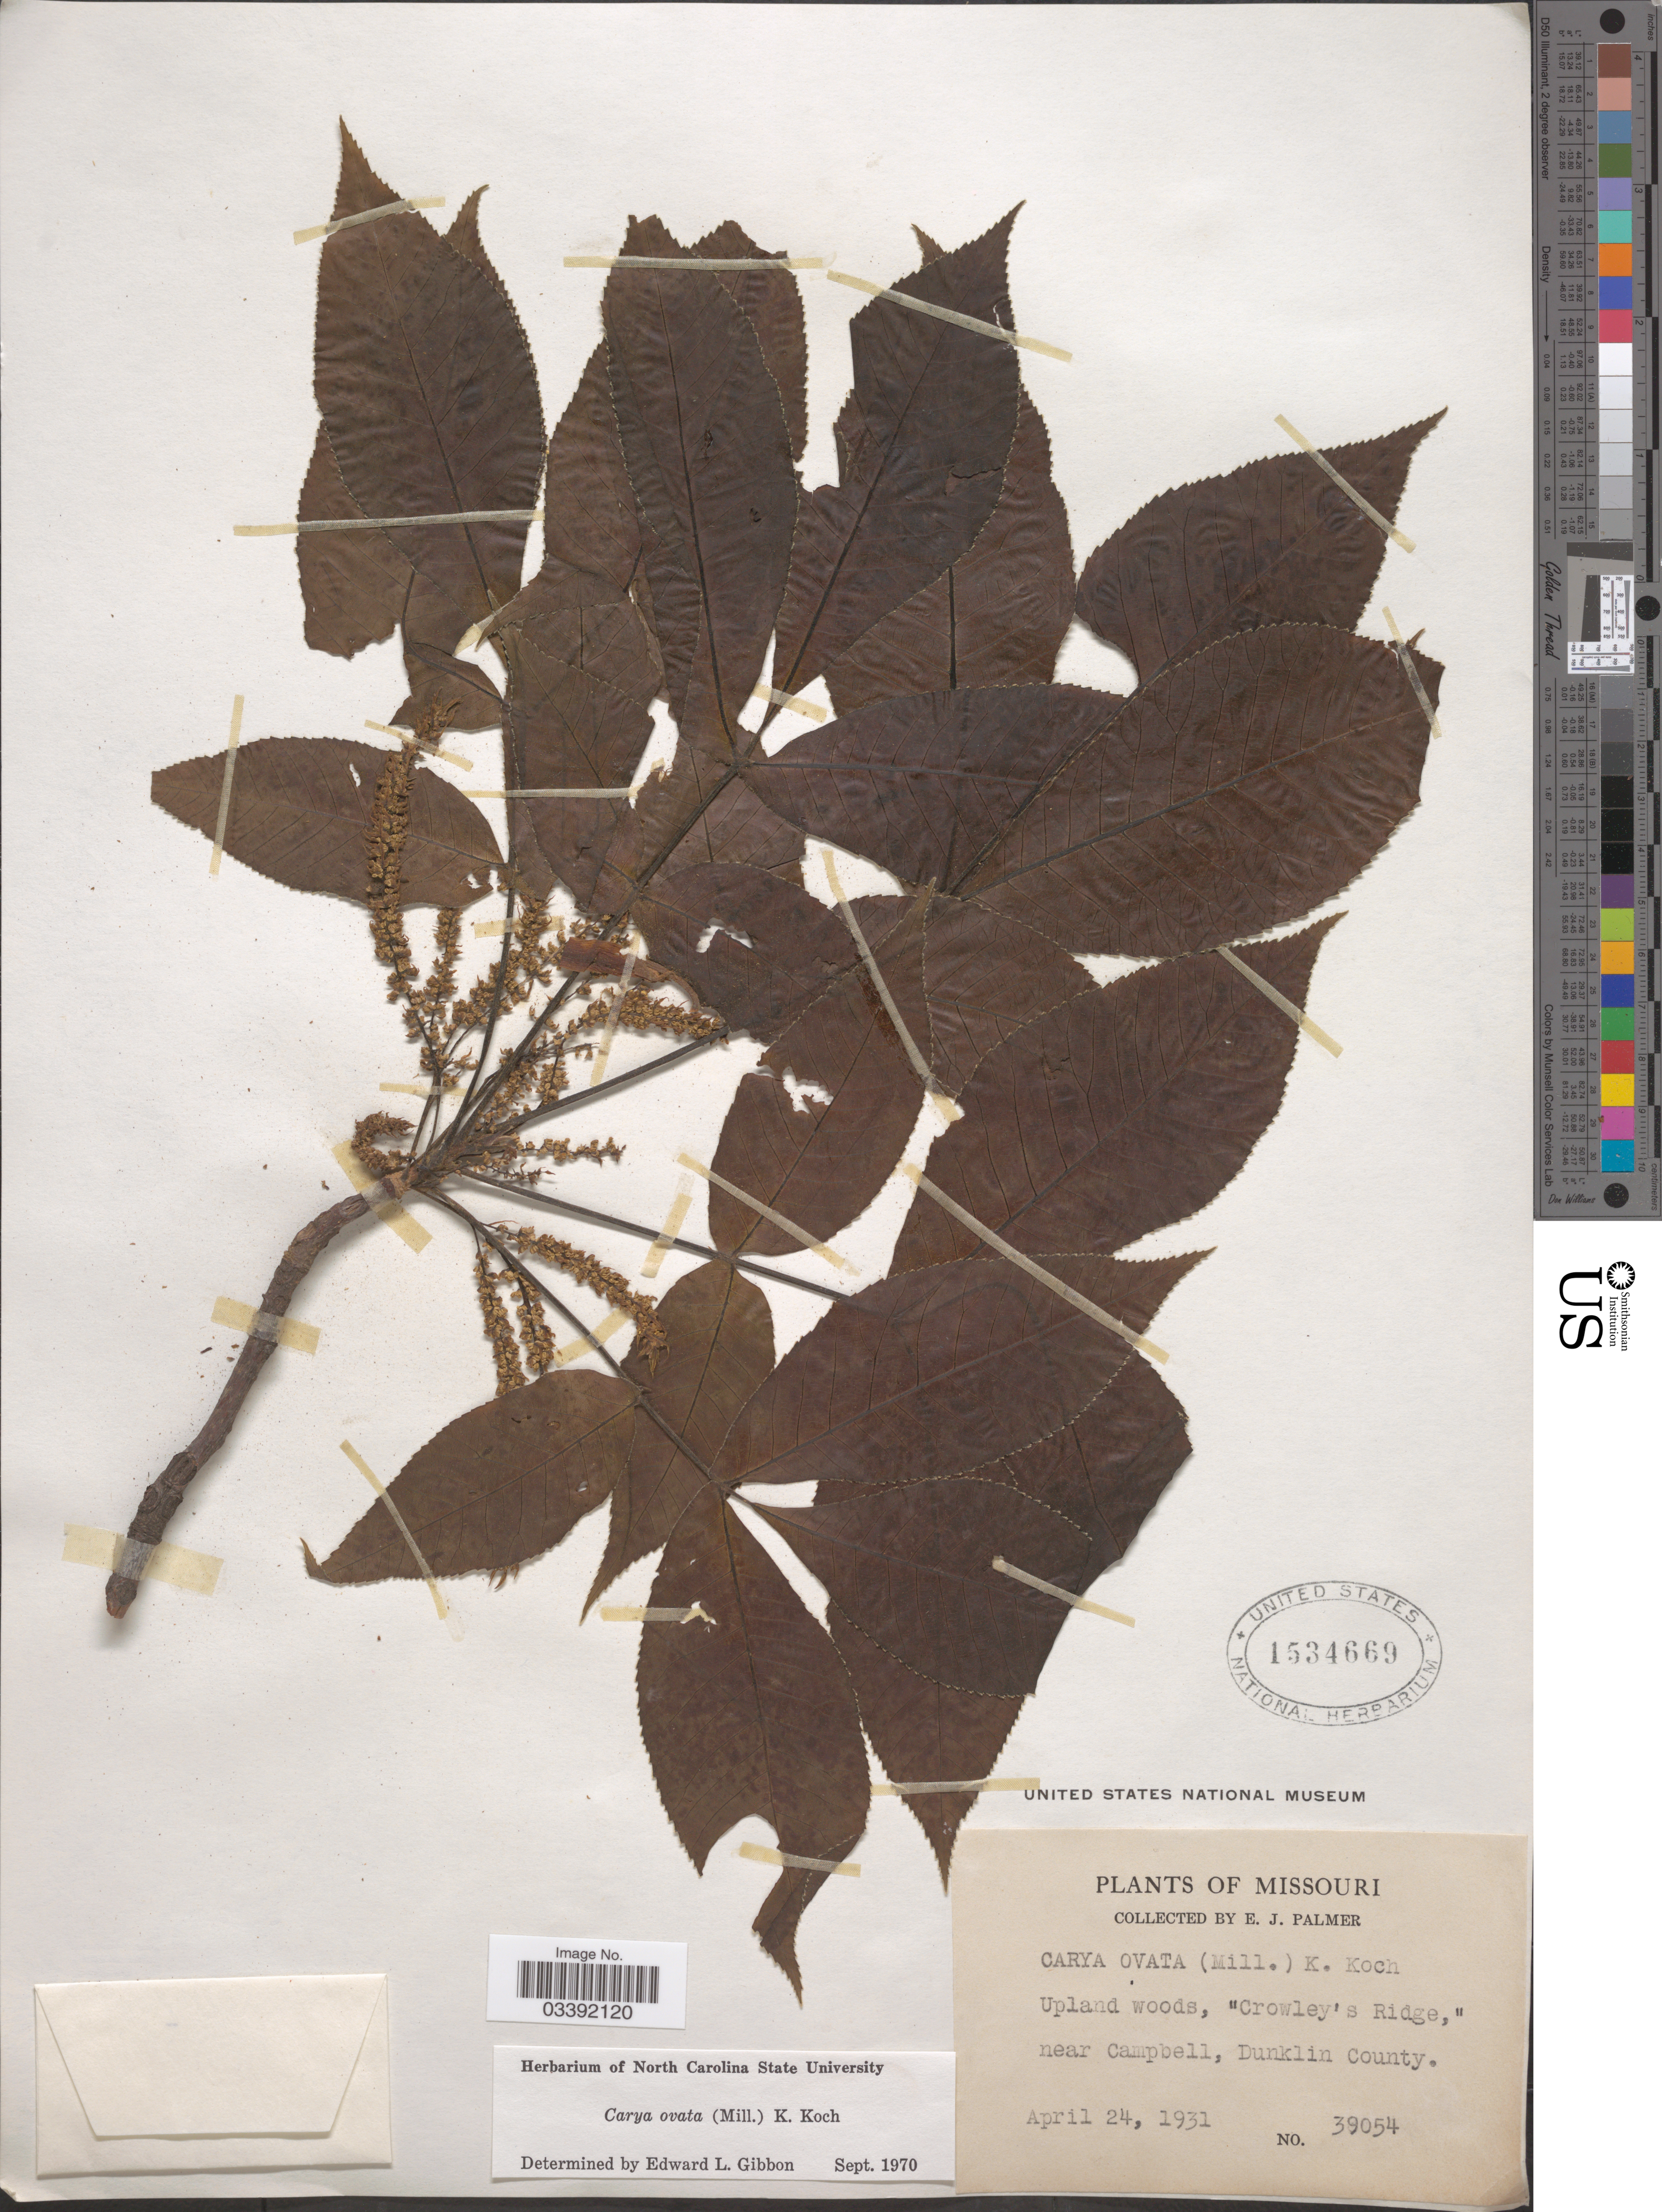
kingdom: Plantae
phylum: Tracheophyta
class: Magnoliopsida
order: Fagales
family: Juglandaceae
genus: Carya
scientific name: Carya ovata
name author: (Mill.) K. Koch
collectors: E. J. Palmer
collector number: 39054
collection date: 1931-04-24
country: United States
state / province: Missouri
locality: Upland woods, "Crowley's Ridge", near Campbell, Dunklin County.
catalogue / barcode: US 1534669